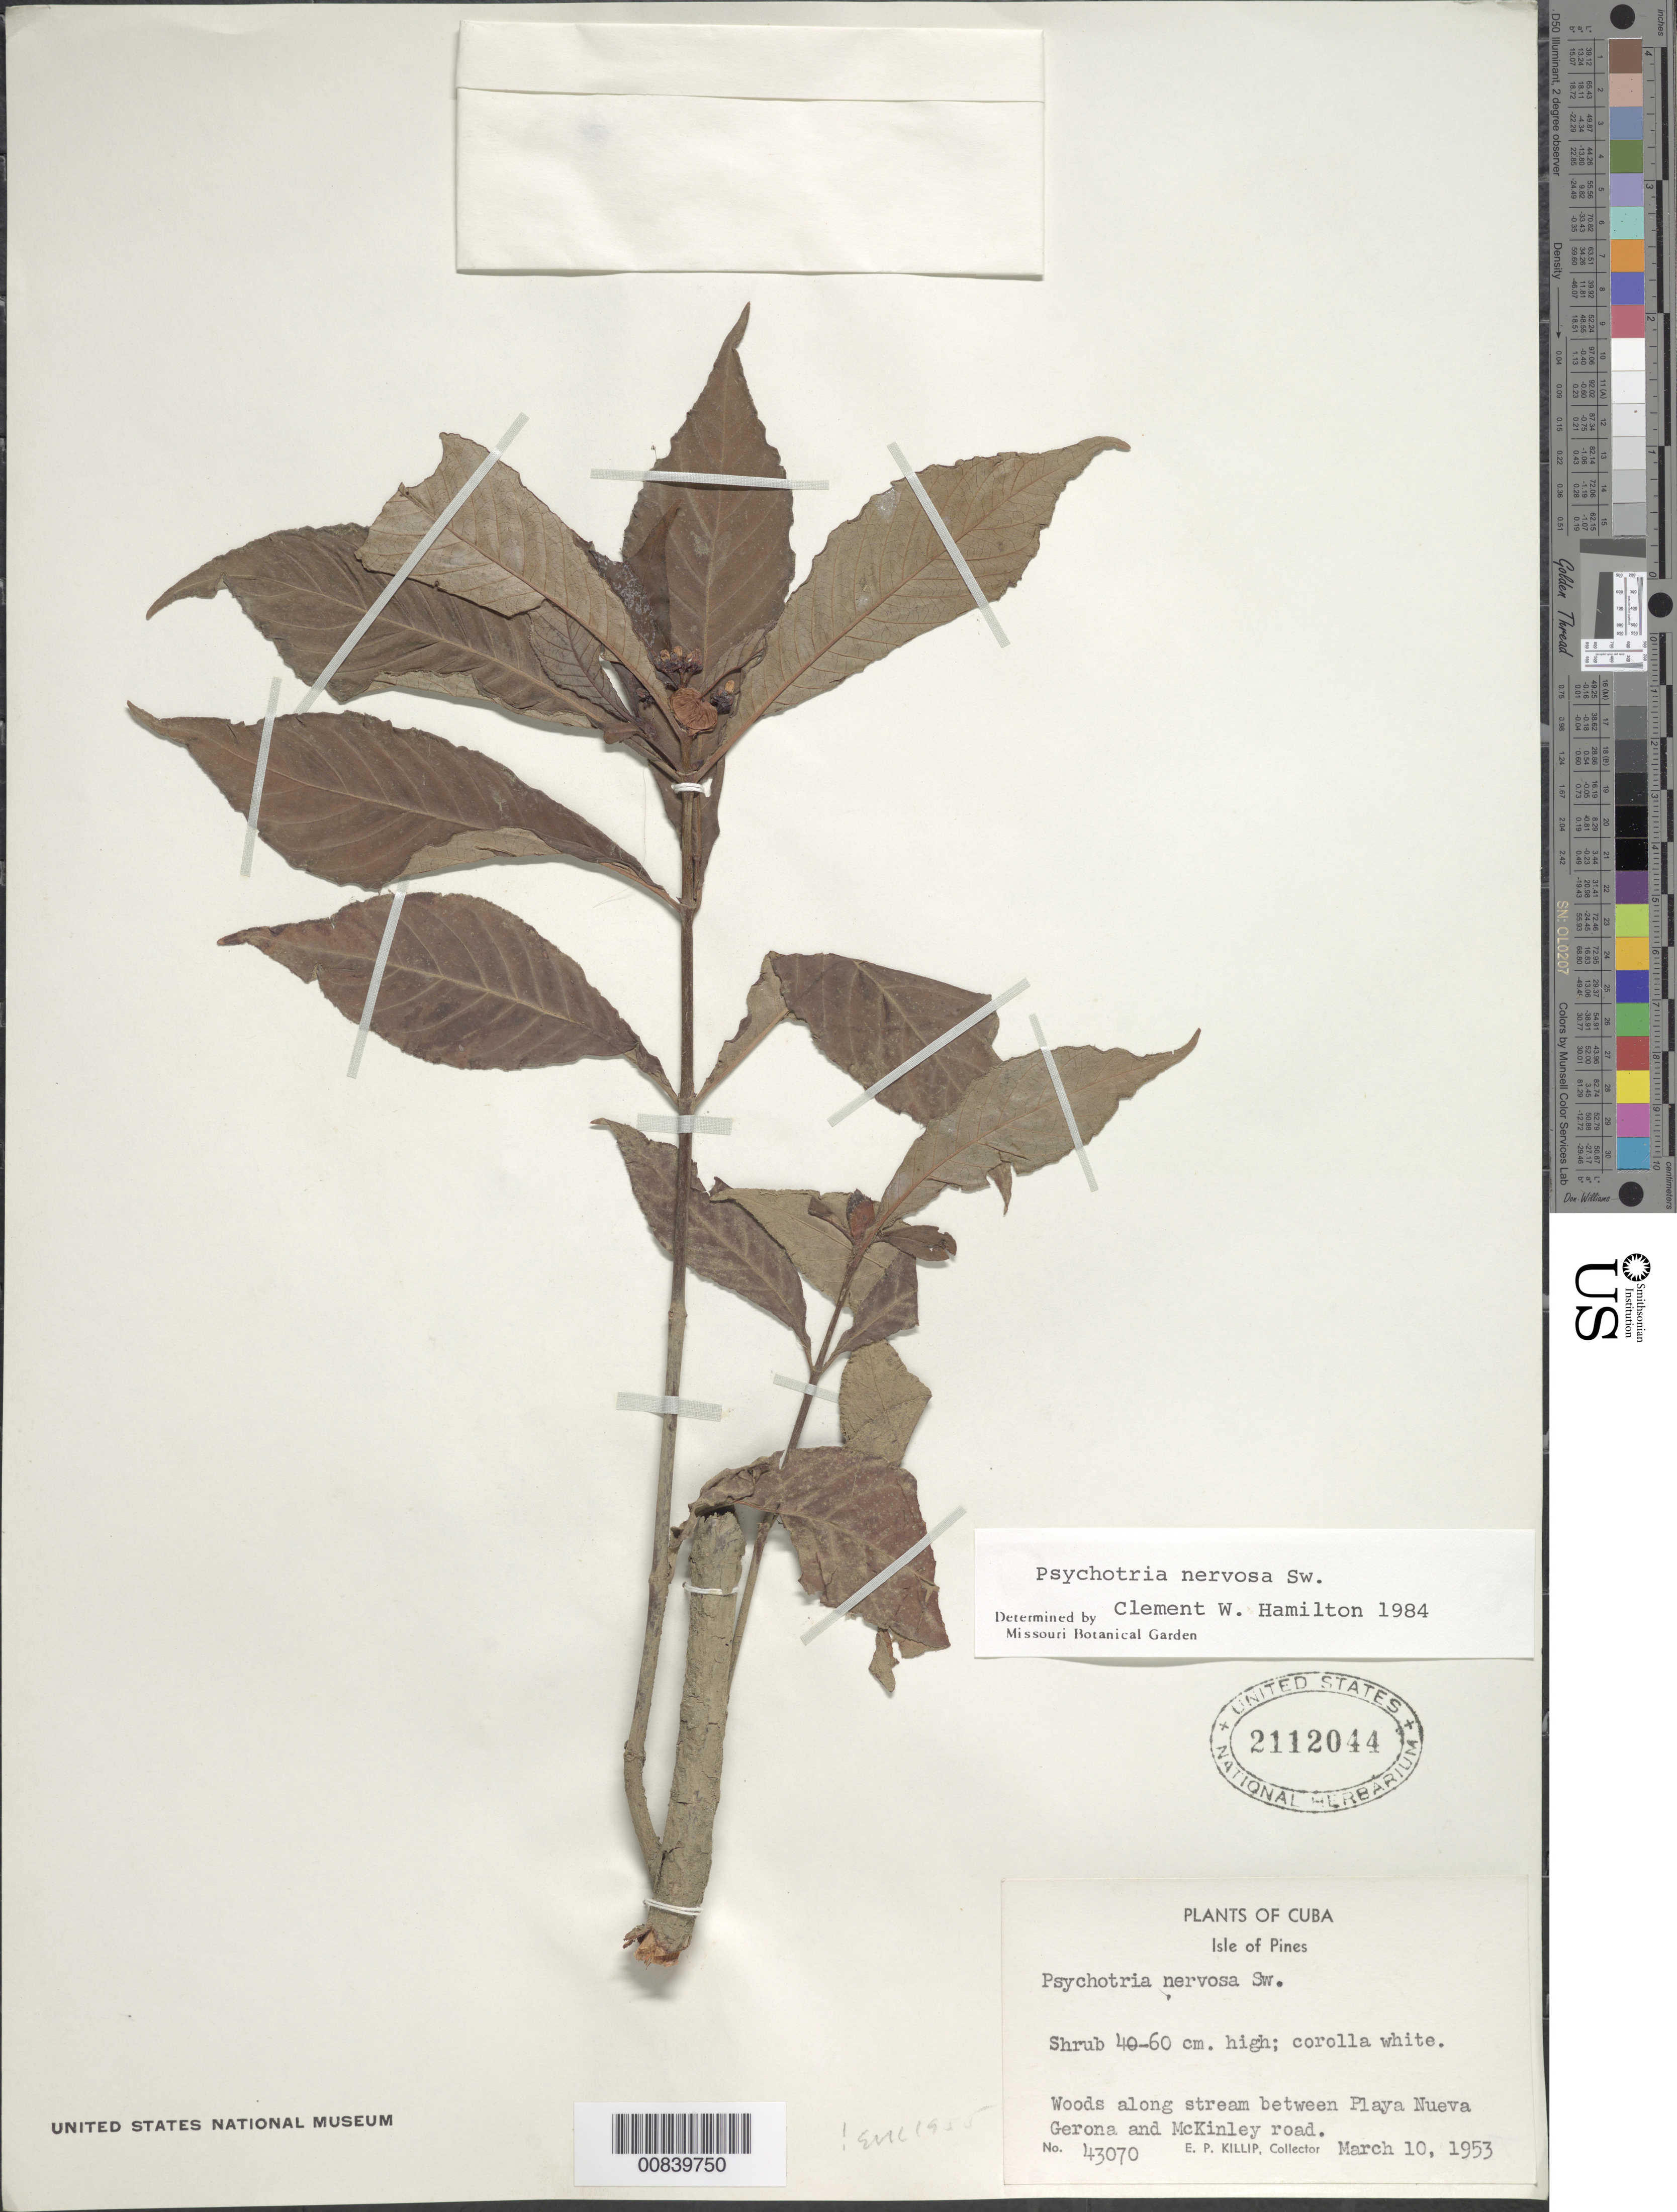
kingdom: Plantae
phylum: Tracheophyta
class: Magnoliopsida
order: Gentianales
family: Rubiaceae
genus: Psychotria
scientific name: Psychotria nervosa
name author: Sw.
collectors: E. P. Killip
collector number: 43070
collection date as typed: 10 Mar 1953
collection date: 1953-03-10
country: Cuba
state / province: Isla de La Juventud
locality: Along stream between Playa Nueva Gerona and McKinley road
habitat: Woods along stream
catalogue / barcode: US 2112044